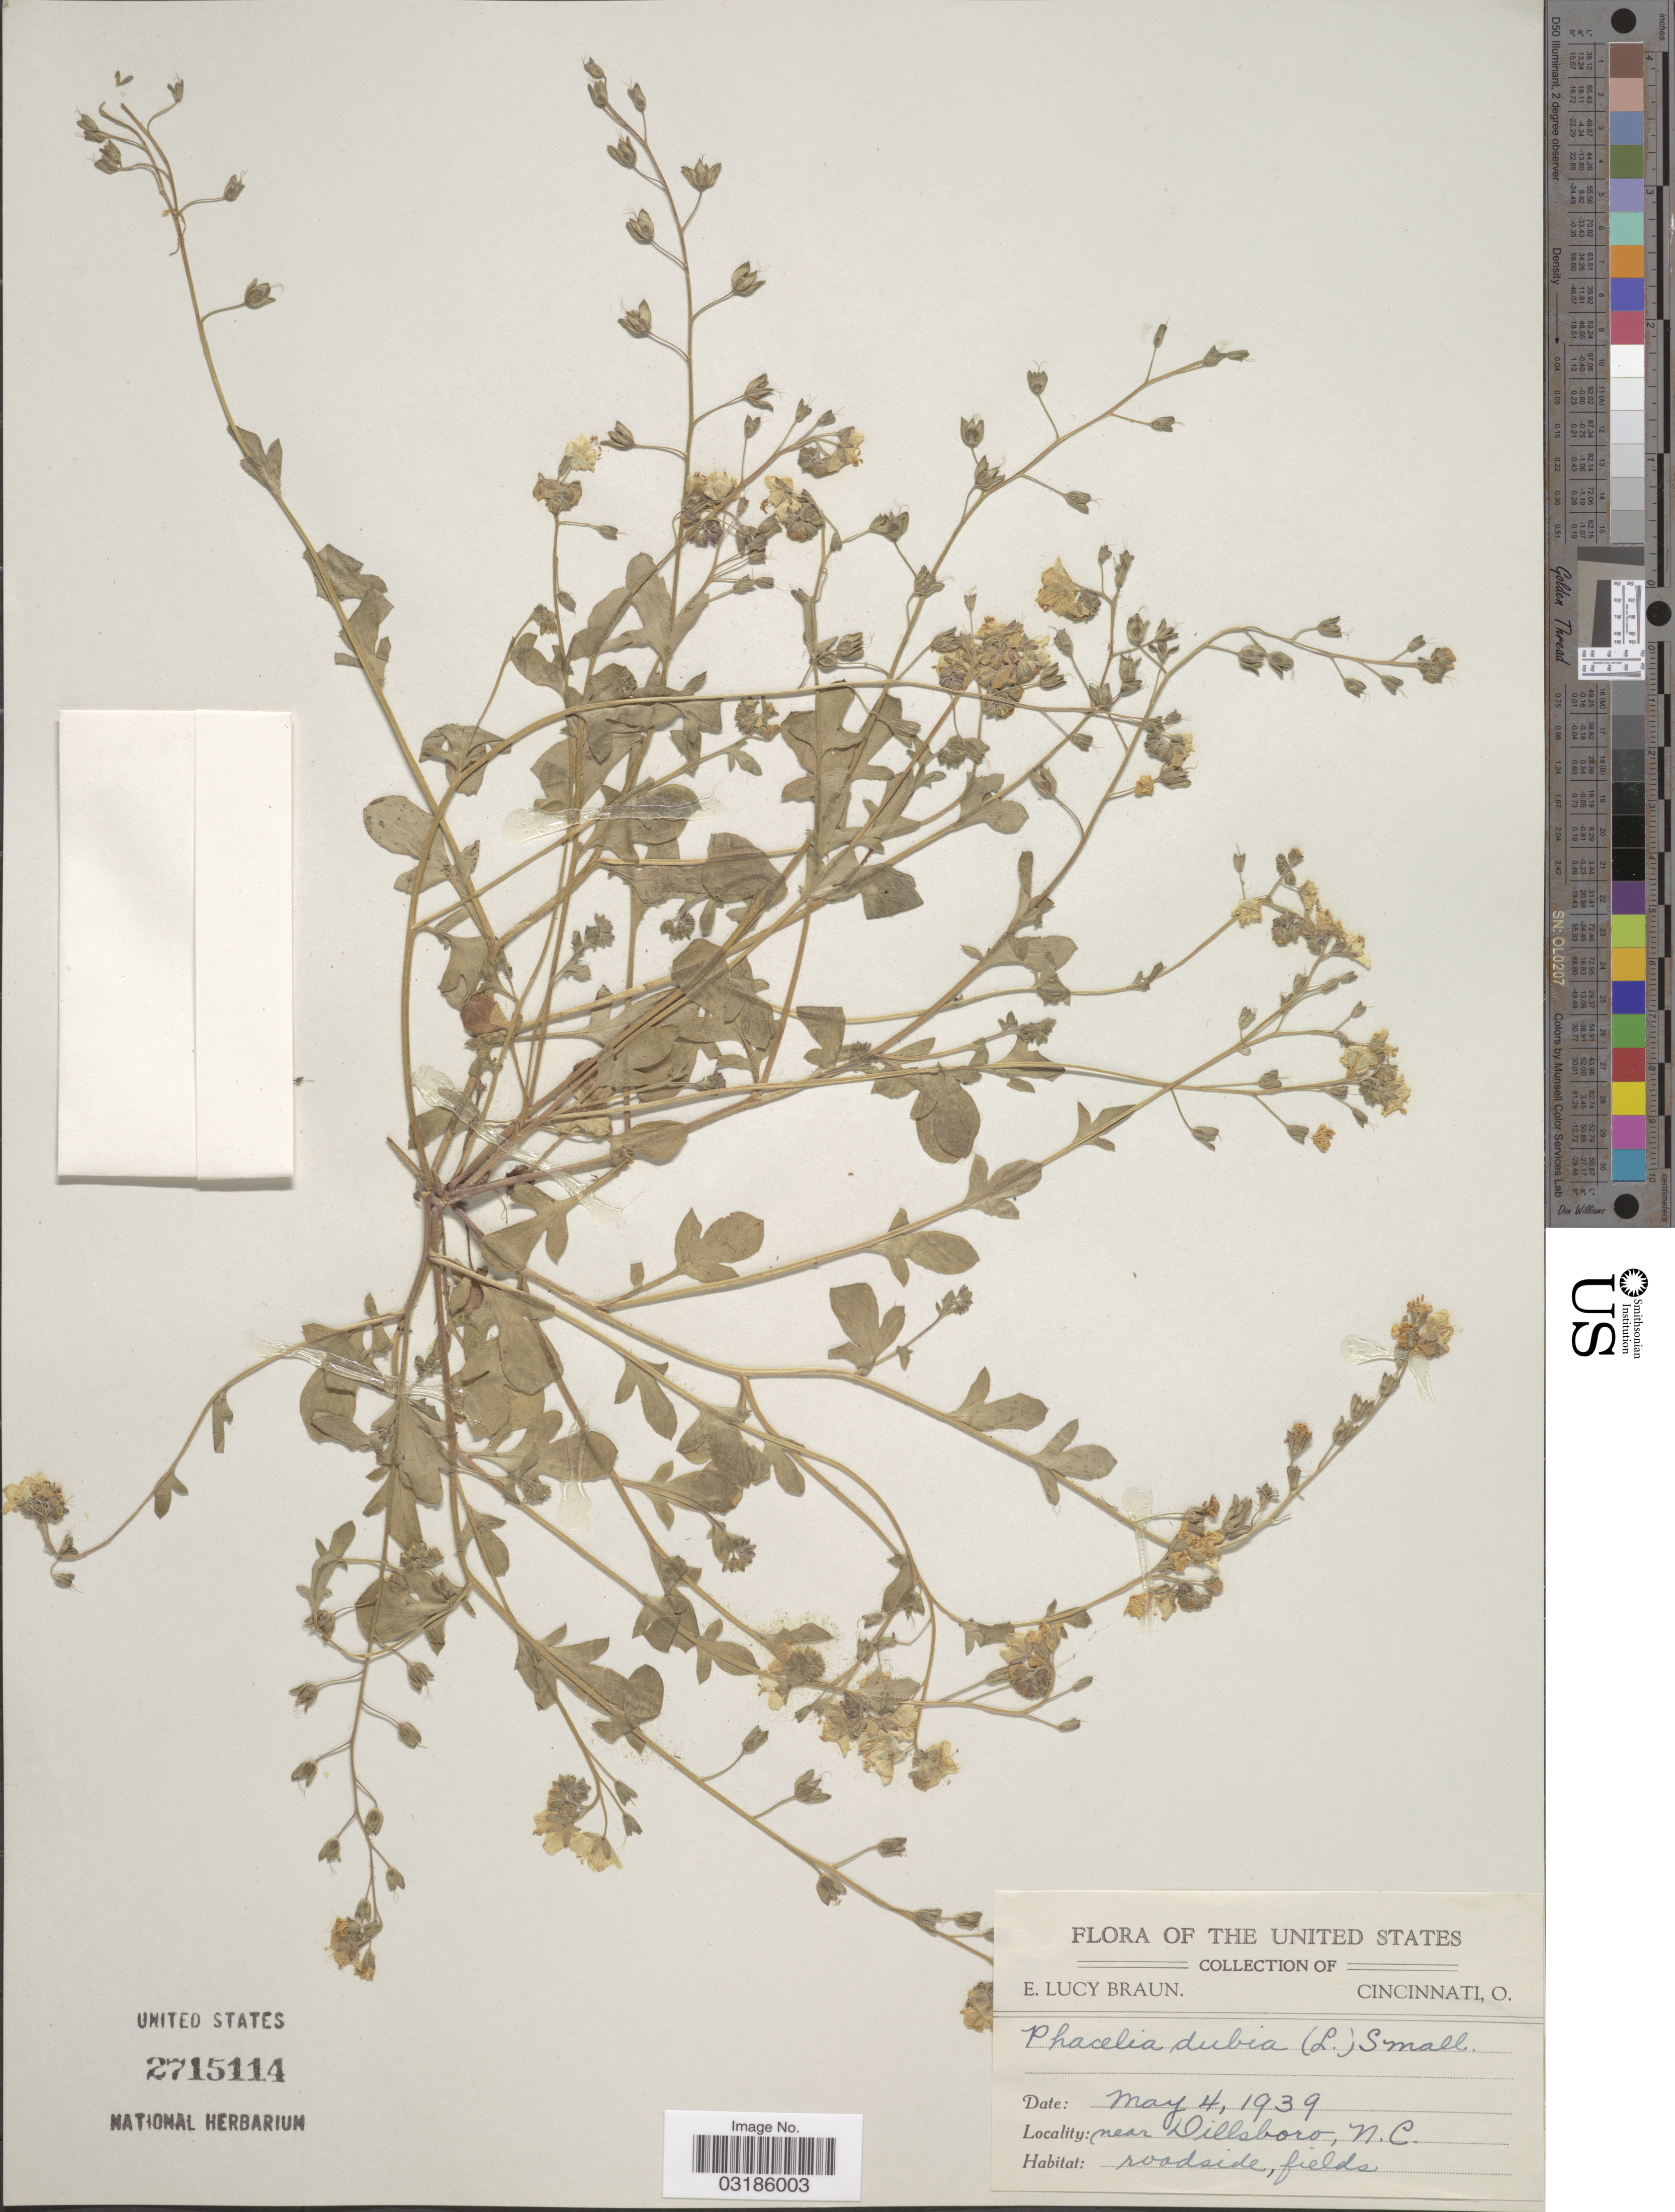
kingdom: Plantae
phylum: Tracheophyta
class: Magnoliopsida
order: Boraginales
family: Hydrophyllaceae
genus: Phacelia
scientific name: Phacelia dubia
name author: (L.) Trel.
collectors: E. L. Braun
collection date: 1939-05-04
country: United States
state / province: North Carolina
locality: Near Dillsboro.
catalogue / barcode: US 2715114